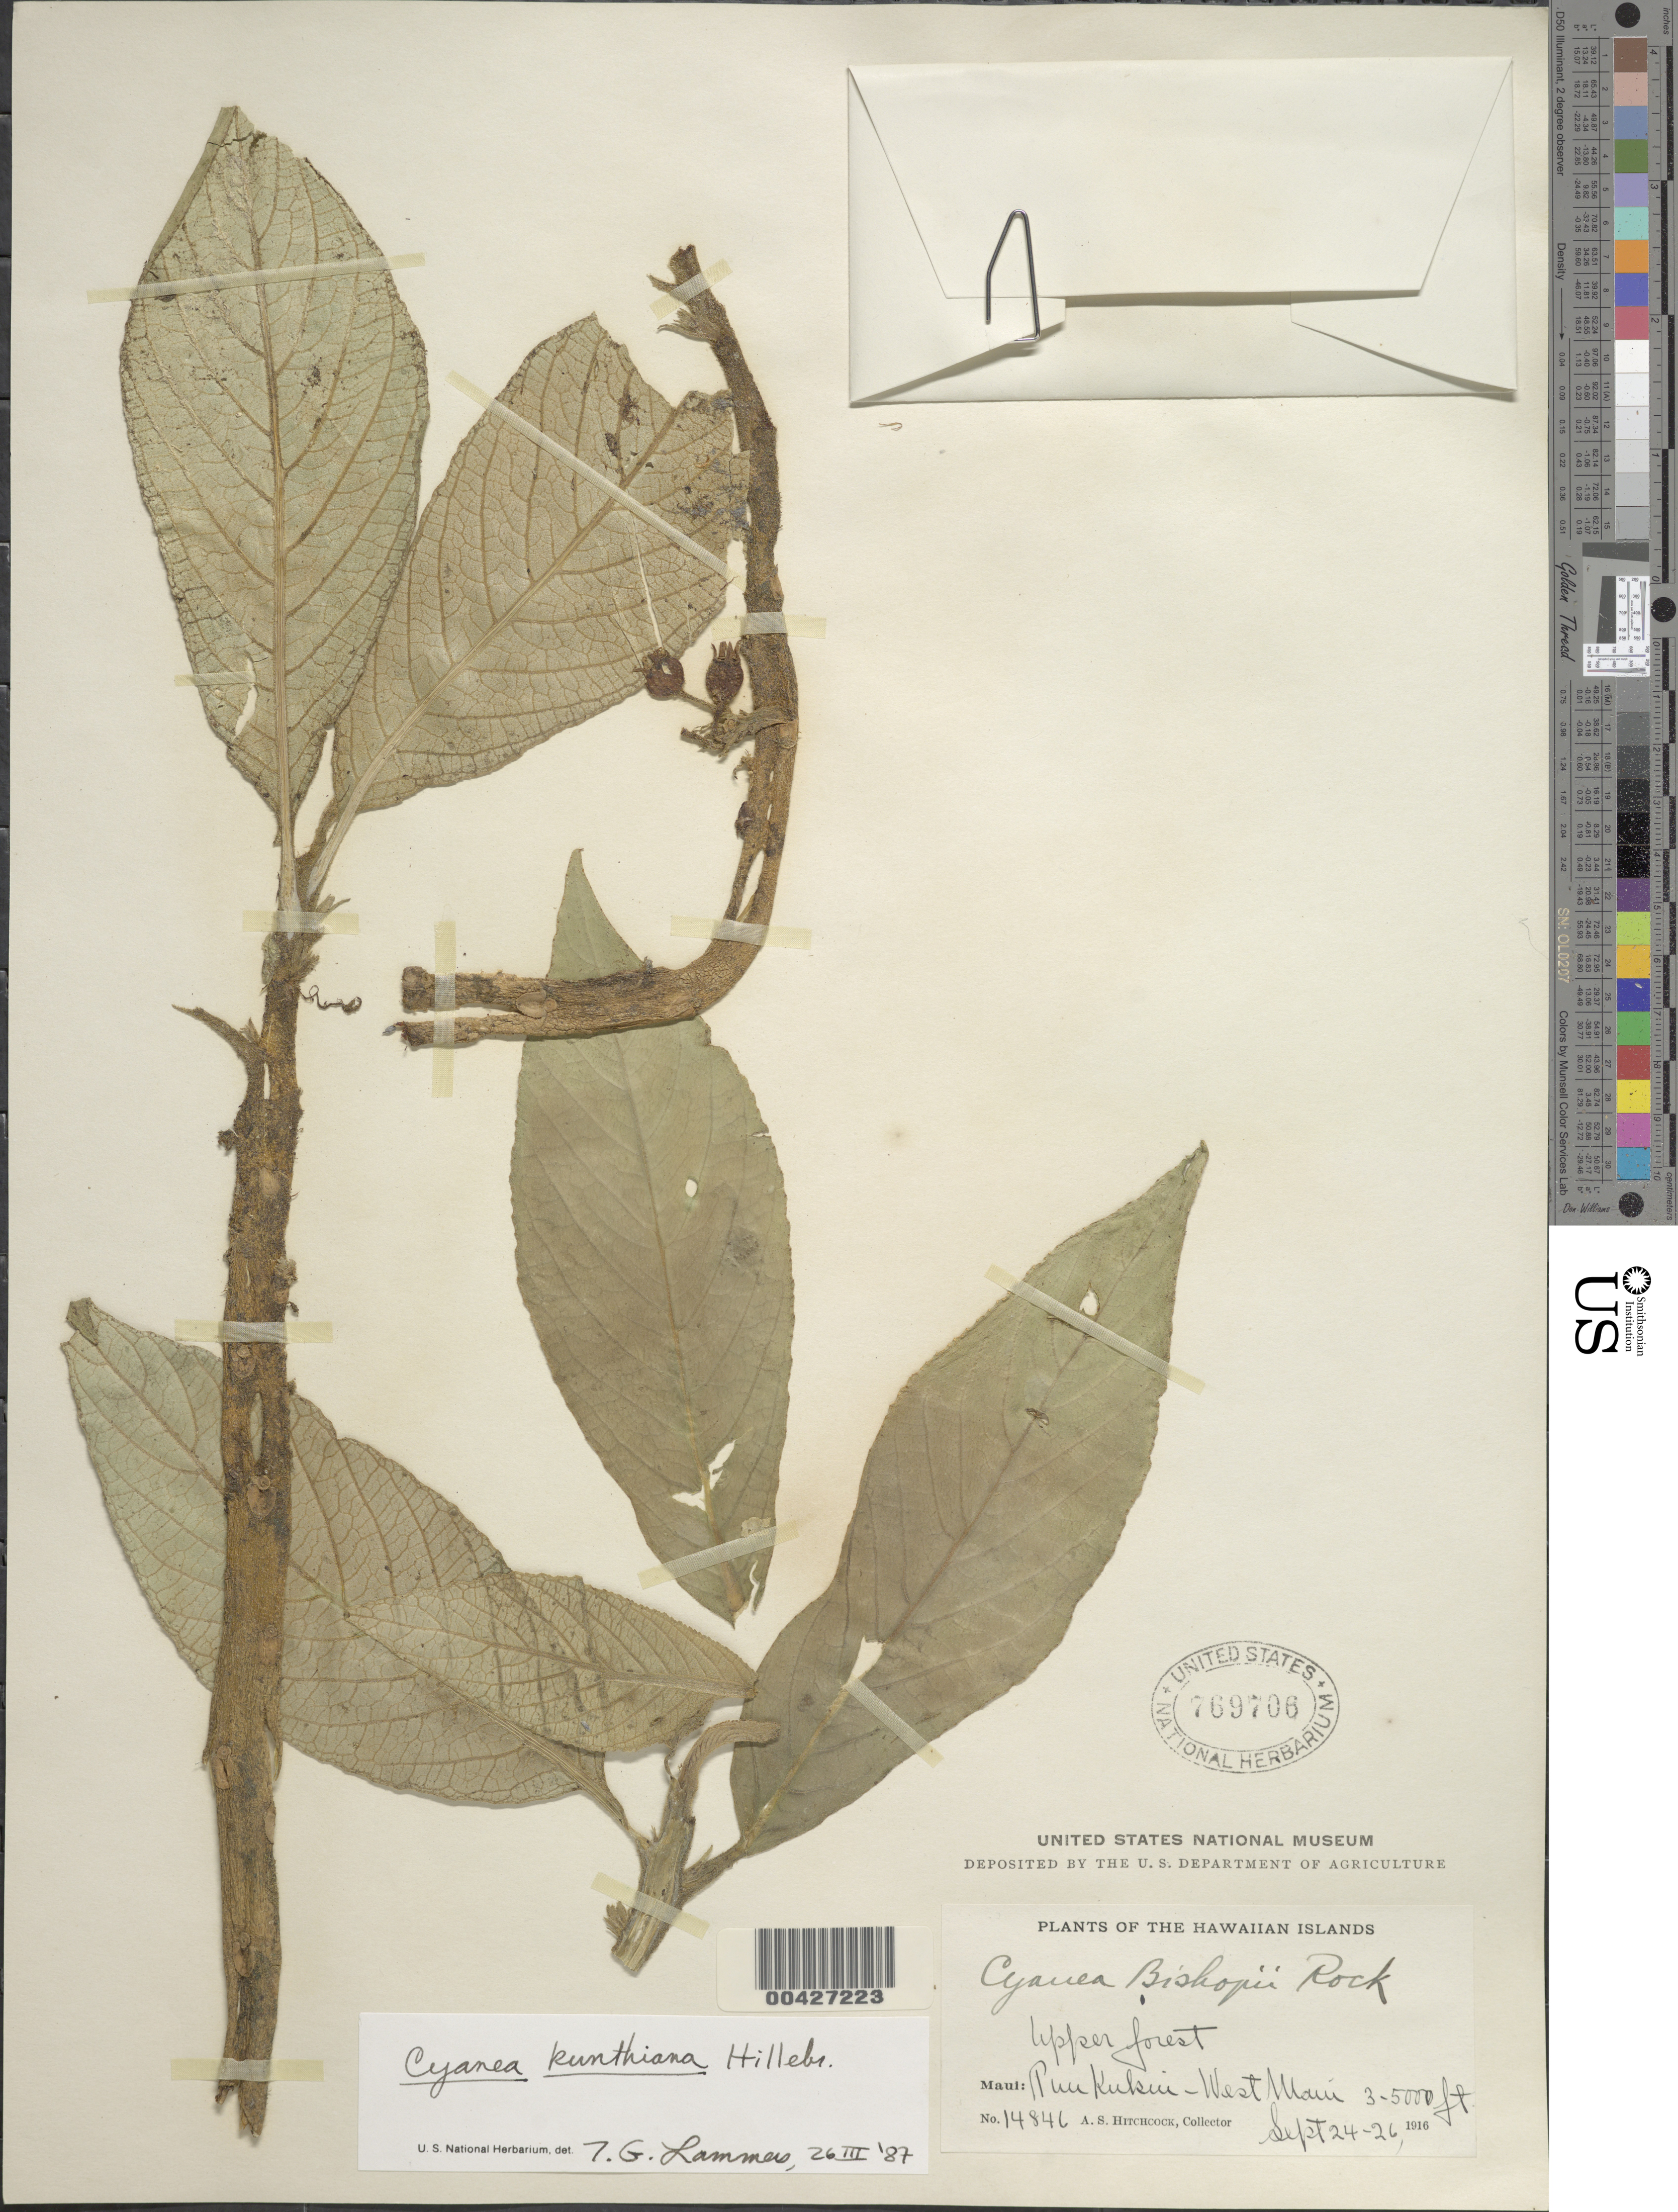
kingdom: Plantae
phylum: Tracheophyta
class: Magnoliopsida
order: Asterales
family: Campanulaceae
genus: Cyanea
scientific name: Cyanea kunthiana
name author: (Gaudich.) Hillebr.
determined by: Lammers, T. G.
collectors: A. S. Hitchcock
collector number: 14846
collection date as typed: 24 Sep 1916 to 26 Sep 1916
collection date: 1916-09-24/1916-09-26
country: United States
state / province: Hawaii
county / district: Maui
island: Maui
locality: W Maui, Puu Kukui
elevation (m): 914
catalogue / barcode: US 769706